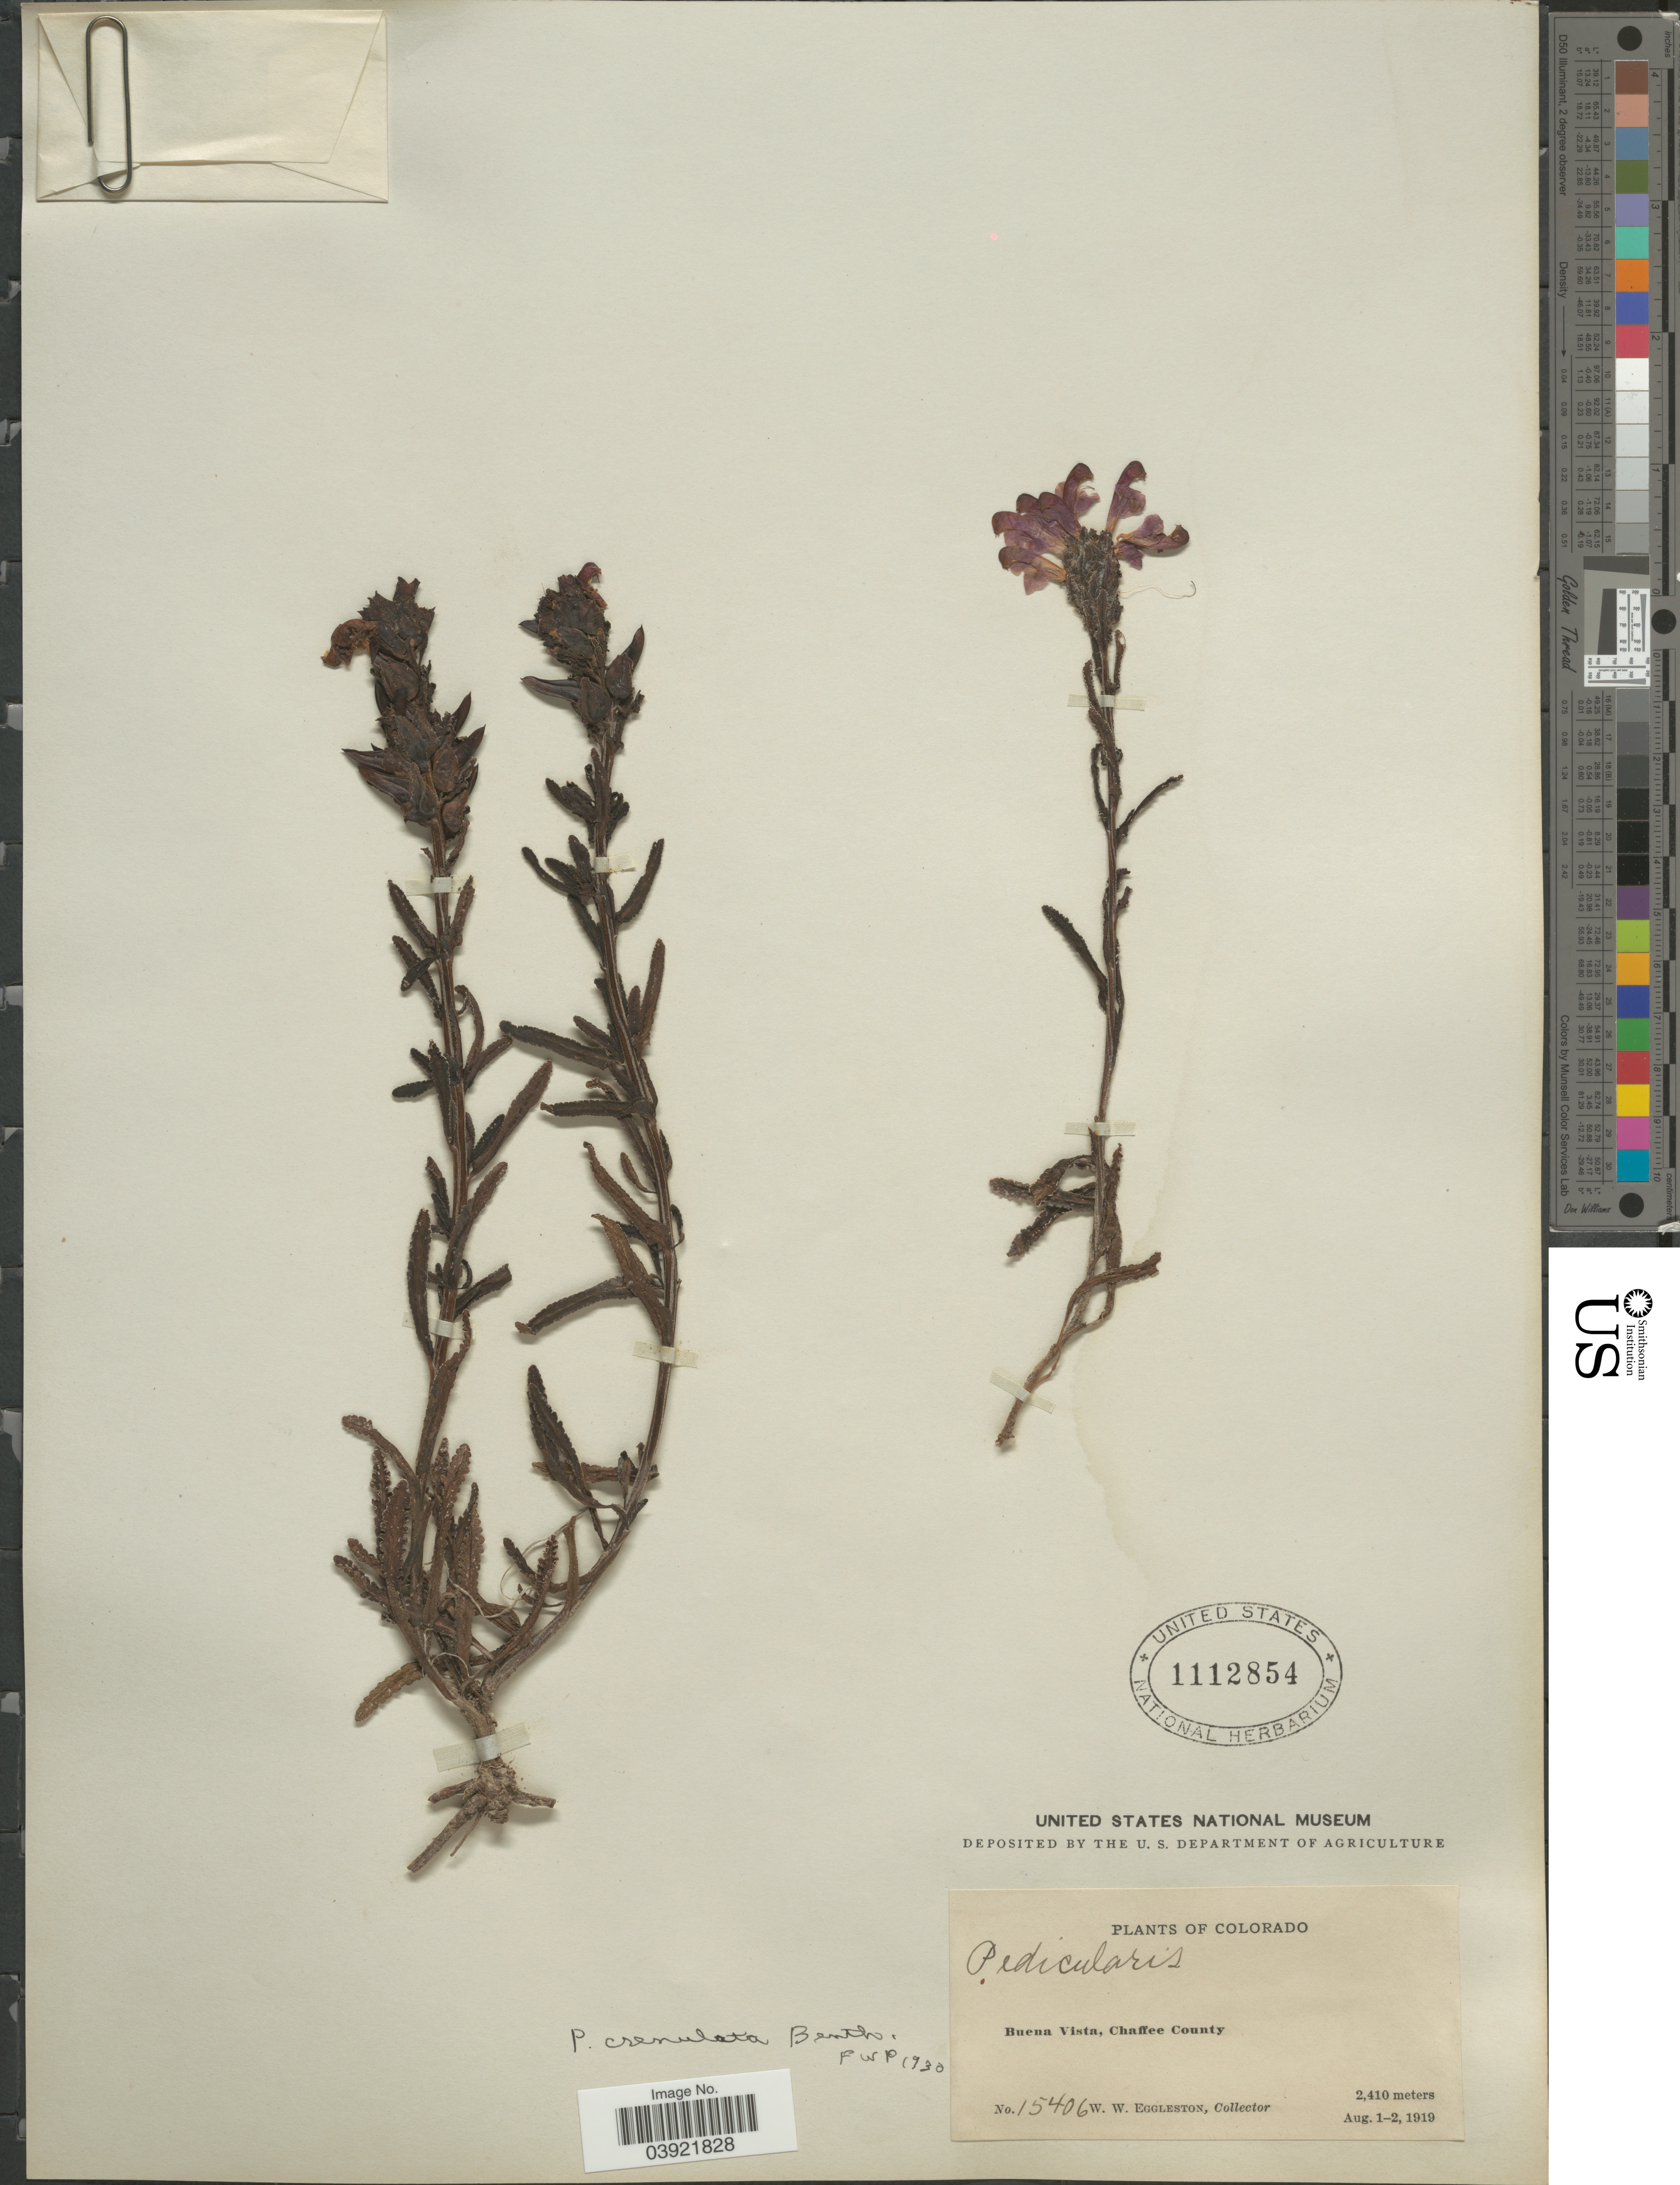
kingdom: Plantae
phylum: Tracheophyta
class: Magnoliopsida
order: Lamiales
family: Orobanchaceae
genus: Pedicularis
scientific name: Pedicularis crenulata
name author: Benth.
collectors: W. W. Eggleston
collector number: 15406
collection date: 1919-08-01/1919-08-02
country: United States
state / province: Colorado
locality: Buena Vista, Chaffee County.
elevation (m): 2410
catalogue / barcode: US 1112854